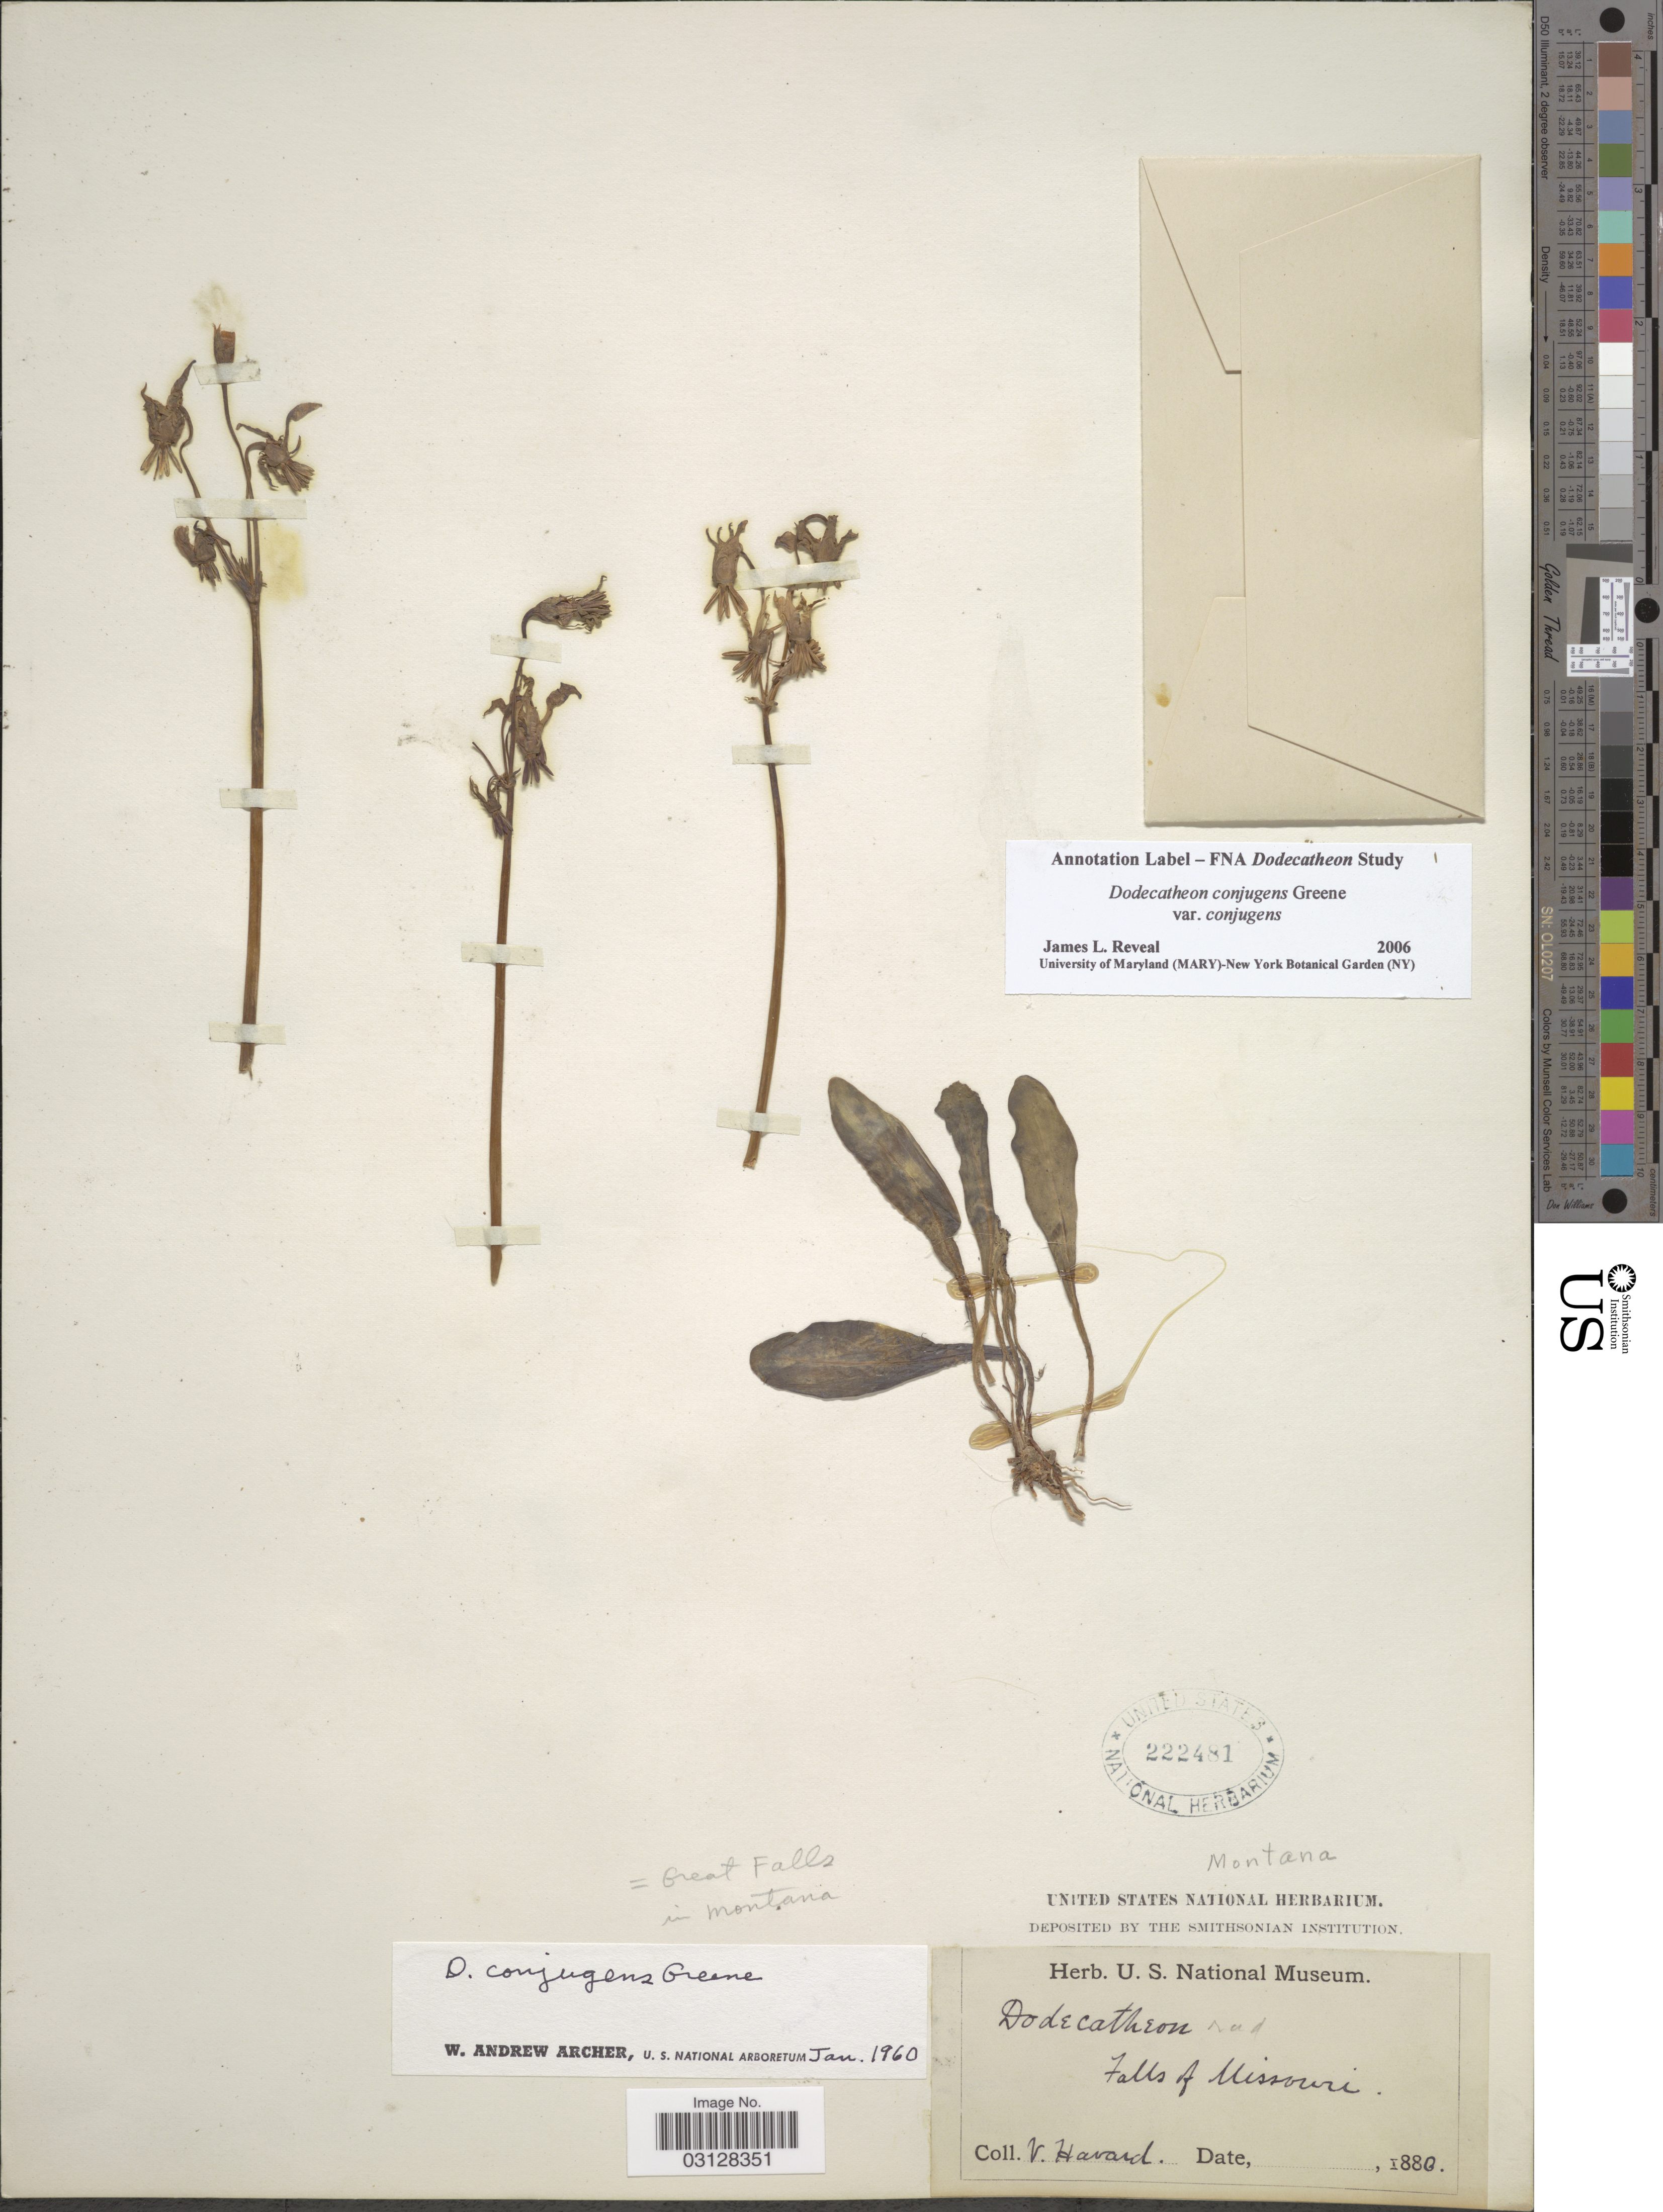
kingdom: Plantae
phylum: Tracheophyta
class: Magnoliopsida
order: Ericales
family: Primulaceae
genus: Dodecatheon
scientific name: Dodecatheon conjugens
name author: Greene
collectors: V. Havard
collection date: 1880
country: United States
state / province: Montana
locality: Falls of Missouri. Great Falls in Montana.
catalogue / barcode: US 222481